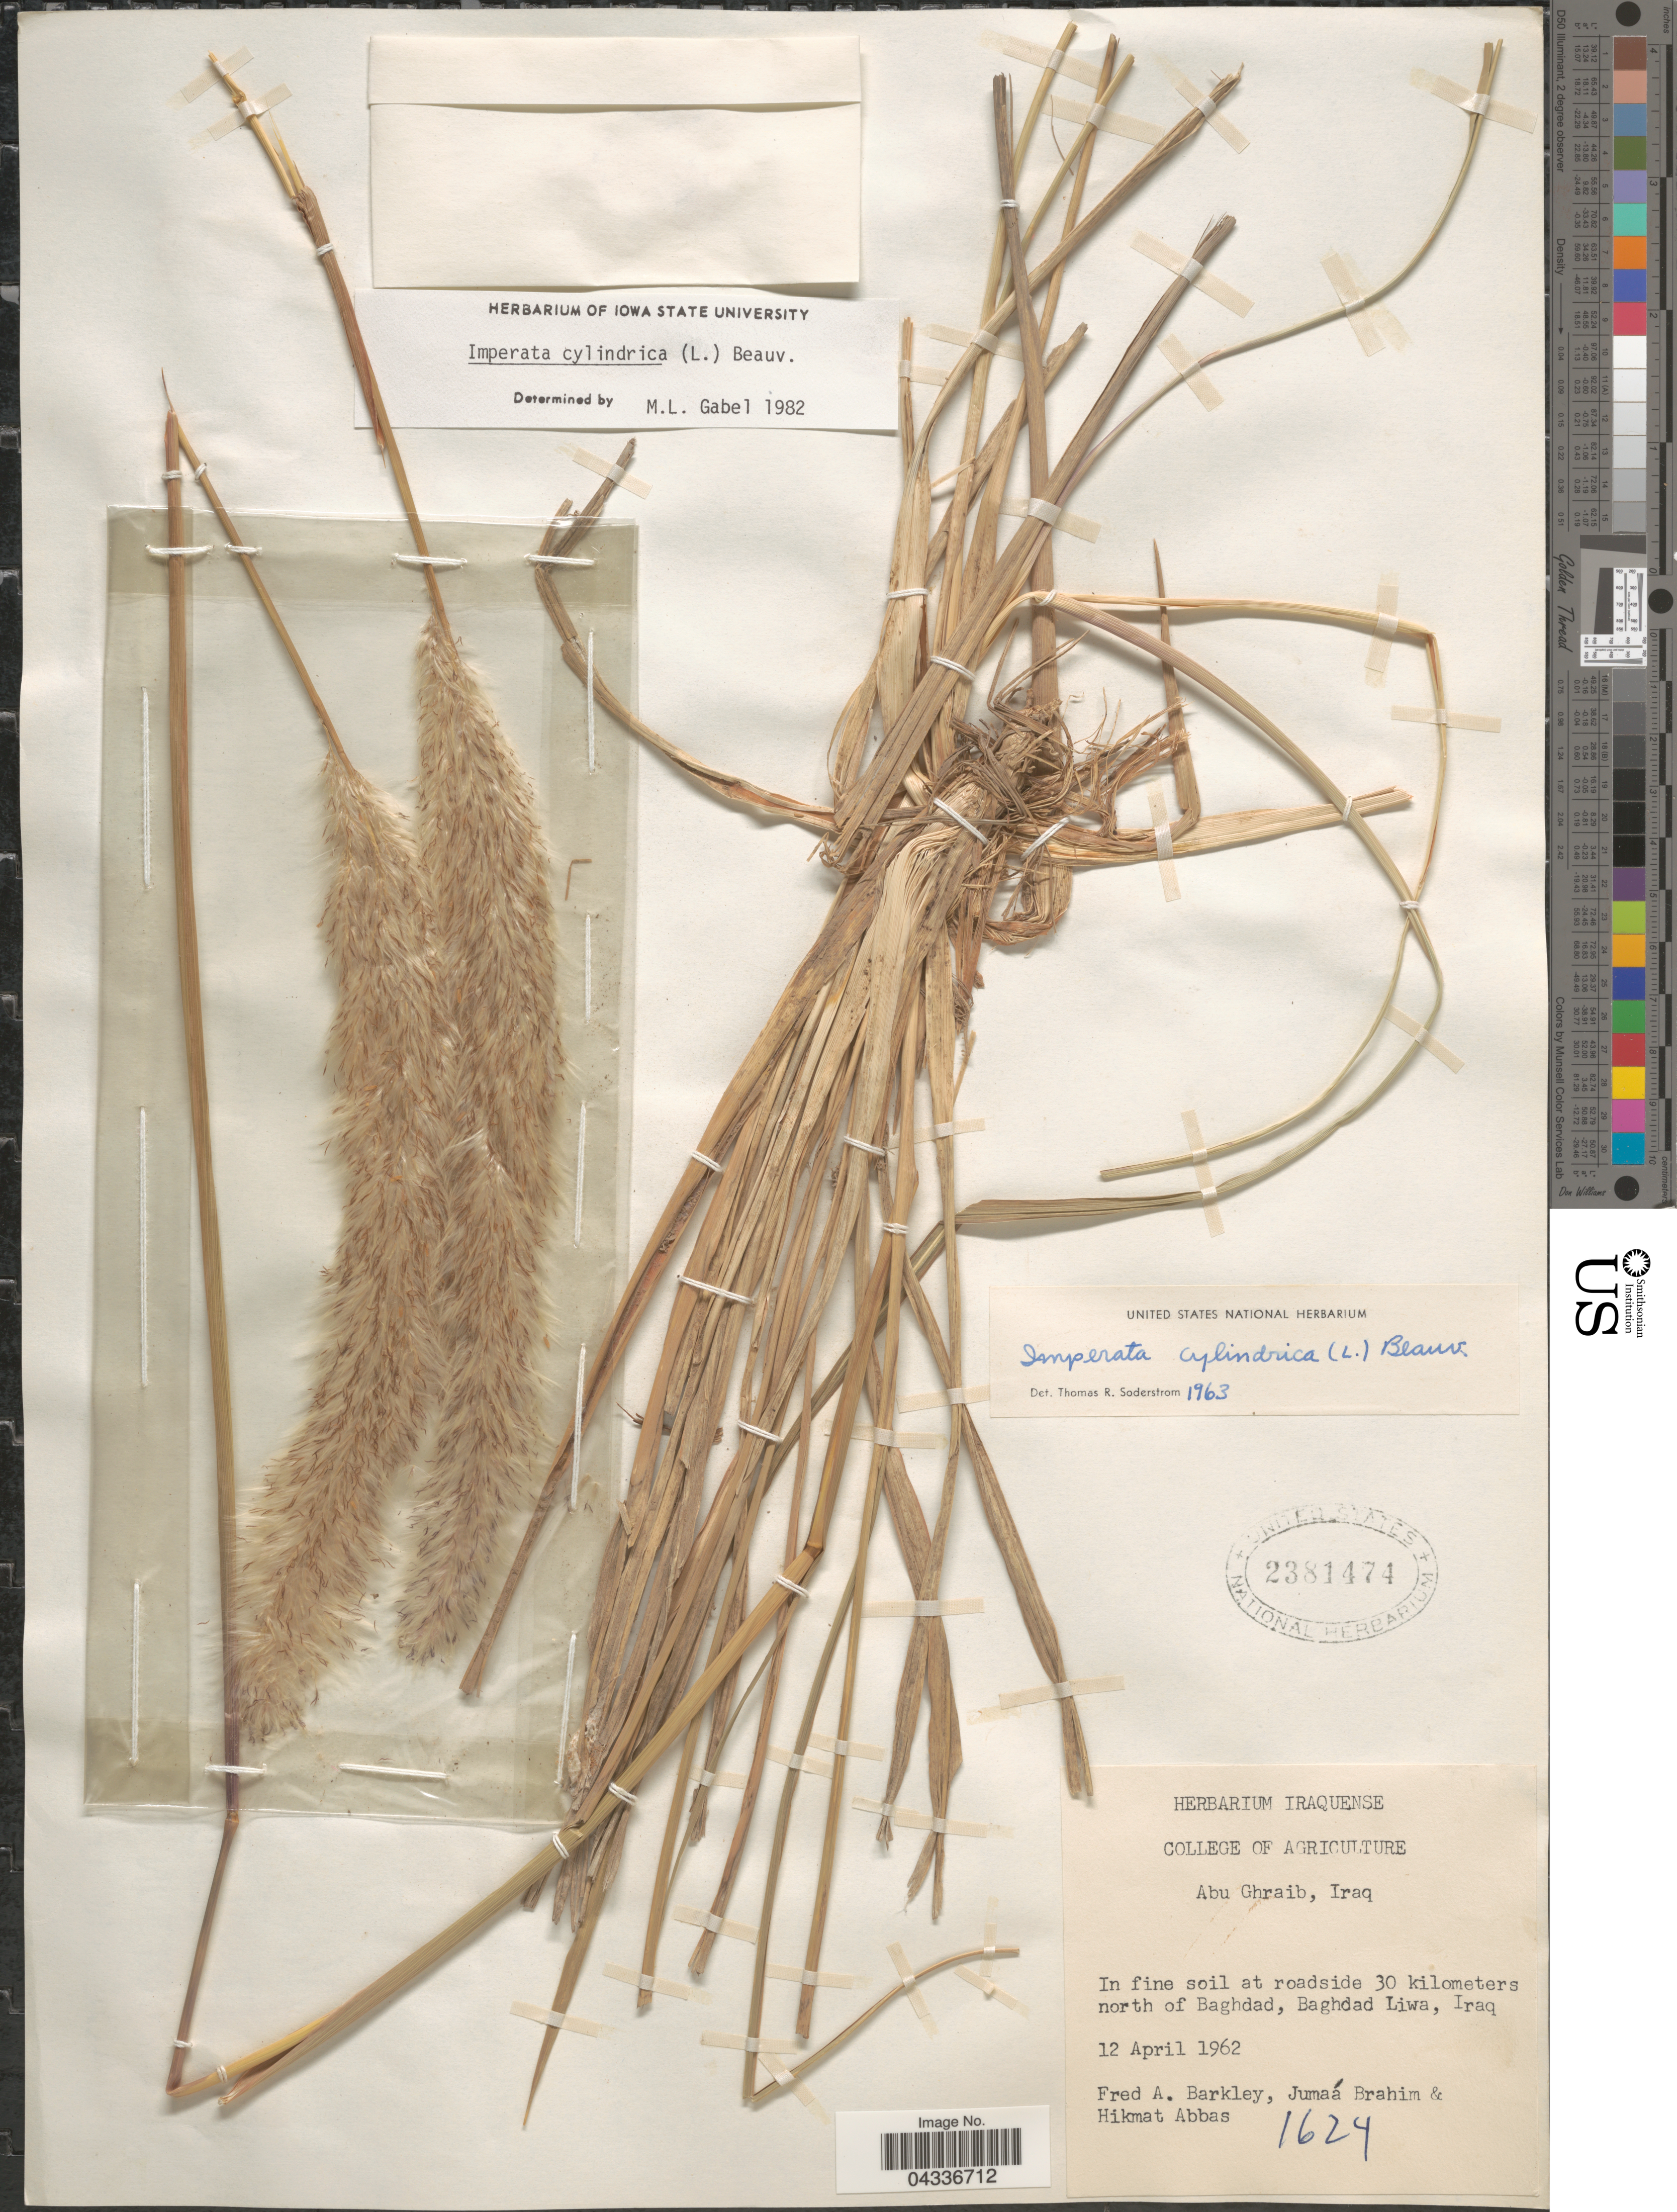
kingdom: Plantae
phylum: Tracheophyta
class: Liliopsida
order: Poales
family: Poaceae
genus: Imperata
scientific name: Imperata cylindrica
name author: (L.) P. Beauv.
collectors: F. A. Barkley, Brahim M., J. & H. Abbas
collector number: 1624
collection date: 1962-04-12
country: Iraq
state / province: Baghdad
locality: In fine soil at roadside 30 kilometers north of Baghdad, Baghdad Liwa.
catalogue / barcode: US 2381474